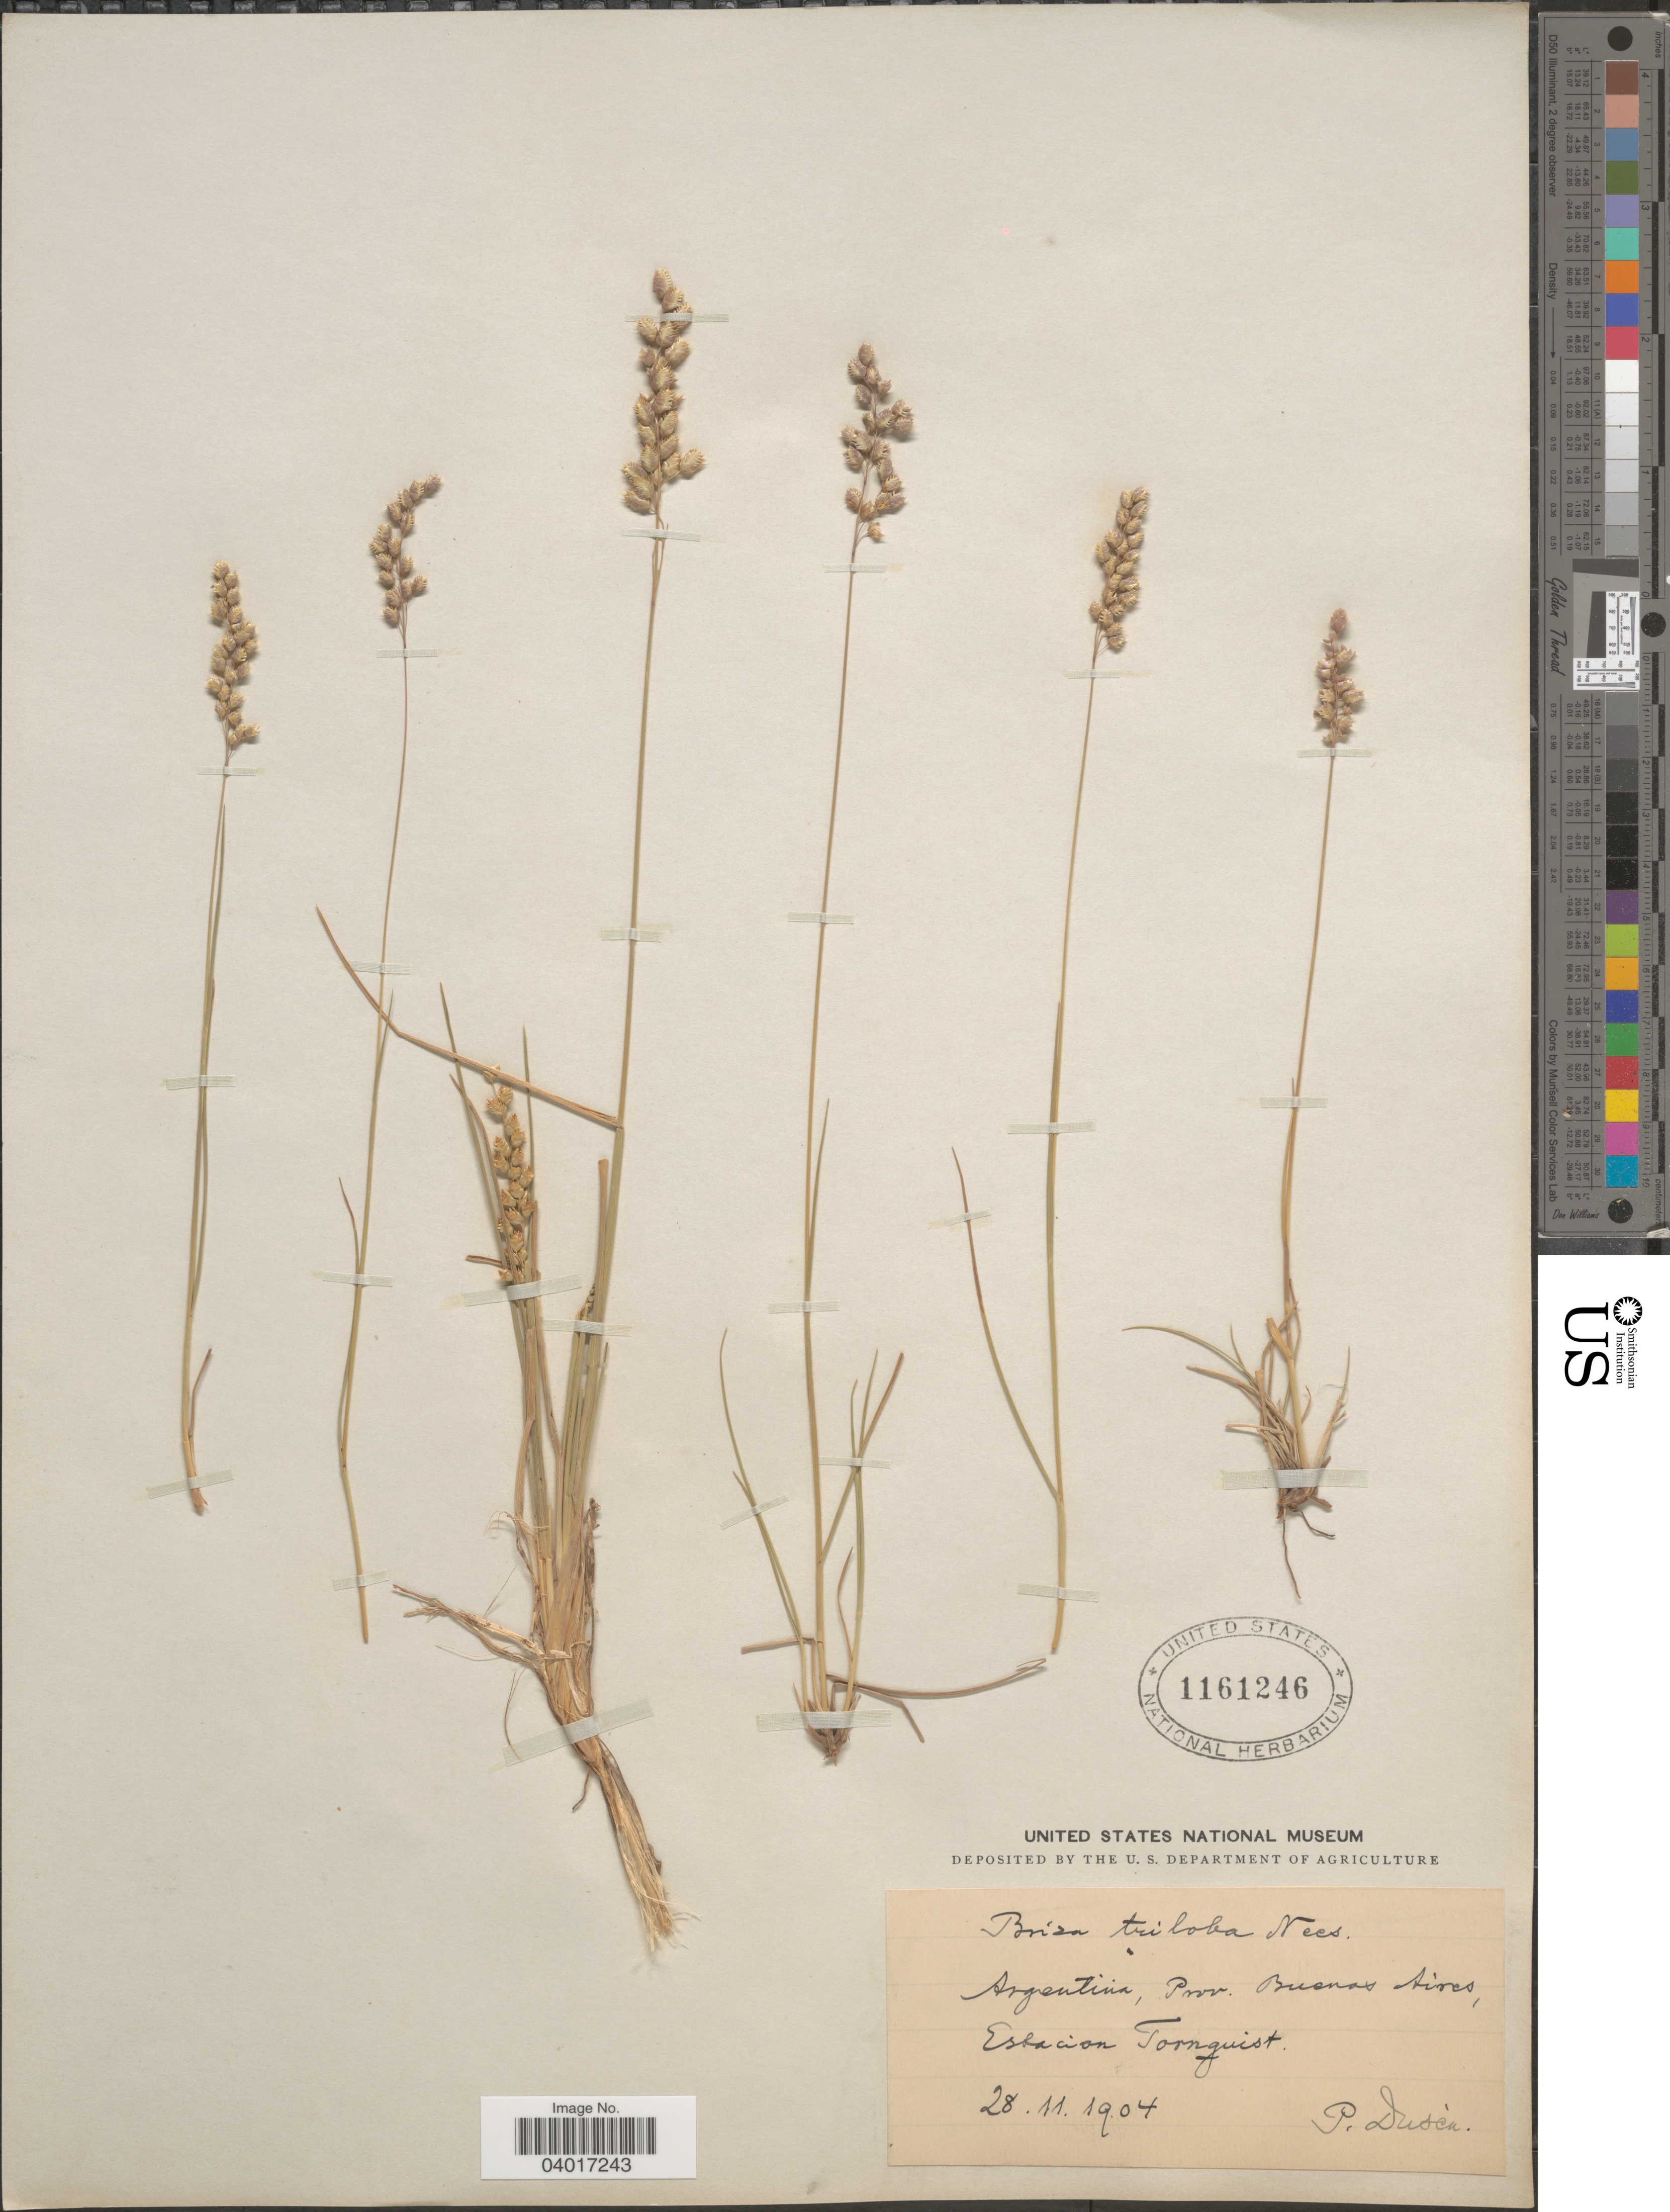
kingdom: Plantae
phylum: Tracheophyta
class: Liliopsida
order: Poales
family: Poaceae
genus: Chascolytrum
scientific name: Chascolytrum subaristatum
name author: (Lam.) Desv.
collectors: P. Dusén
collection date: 1904-11-28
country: Argentina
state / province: Buenos Aires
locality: Estacion Tornguist.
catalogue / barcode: US 1161246